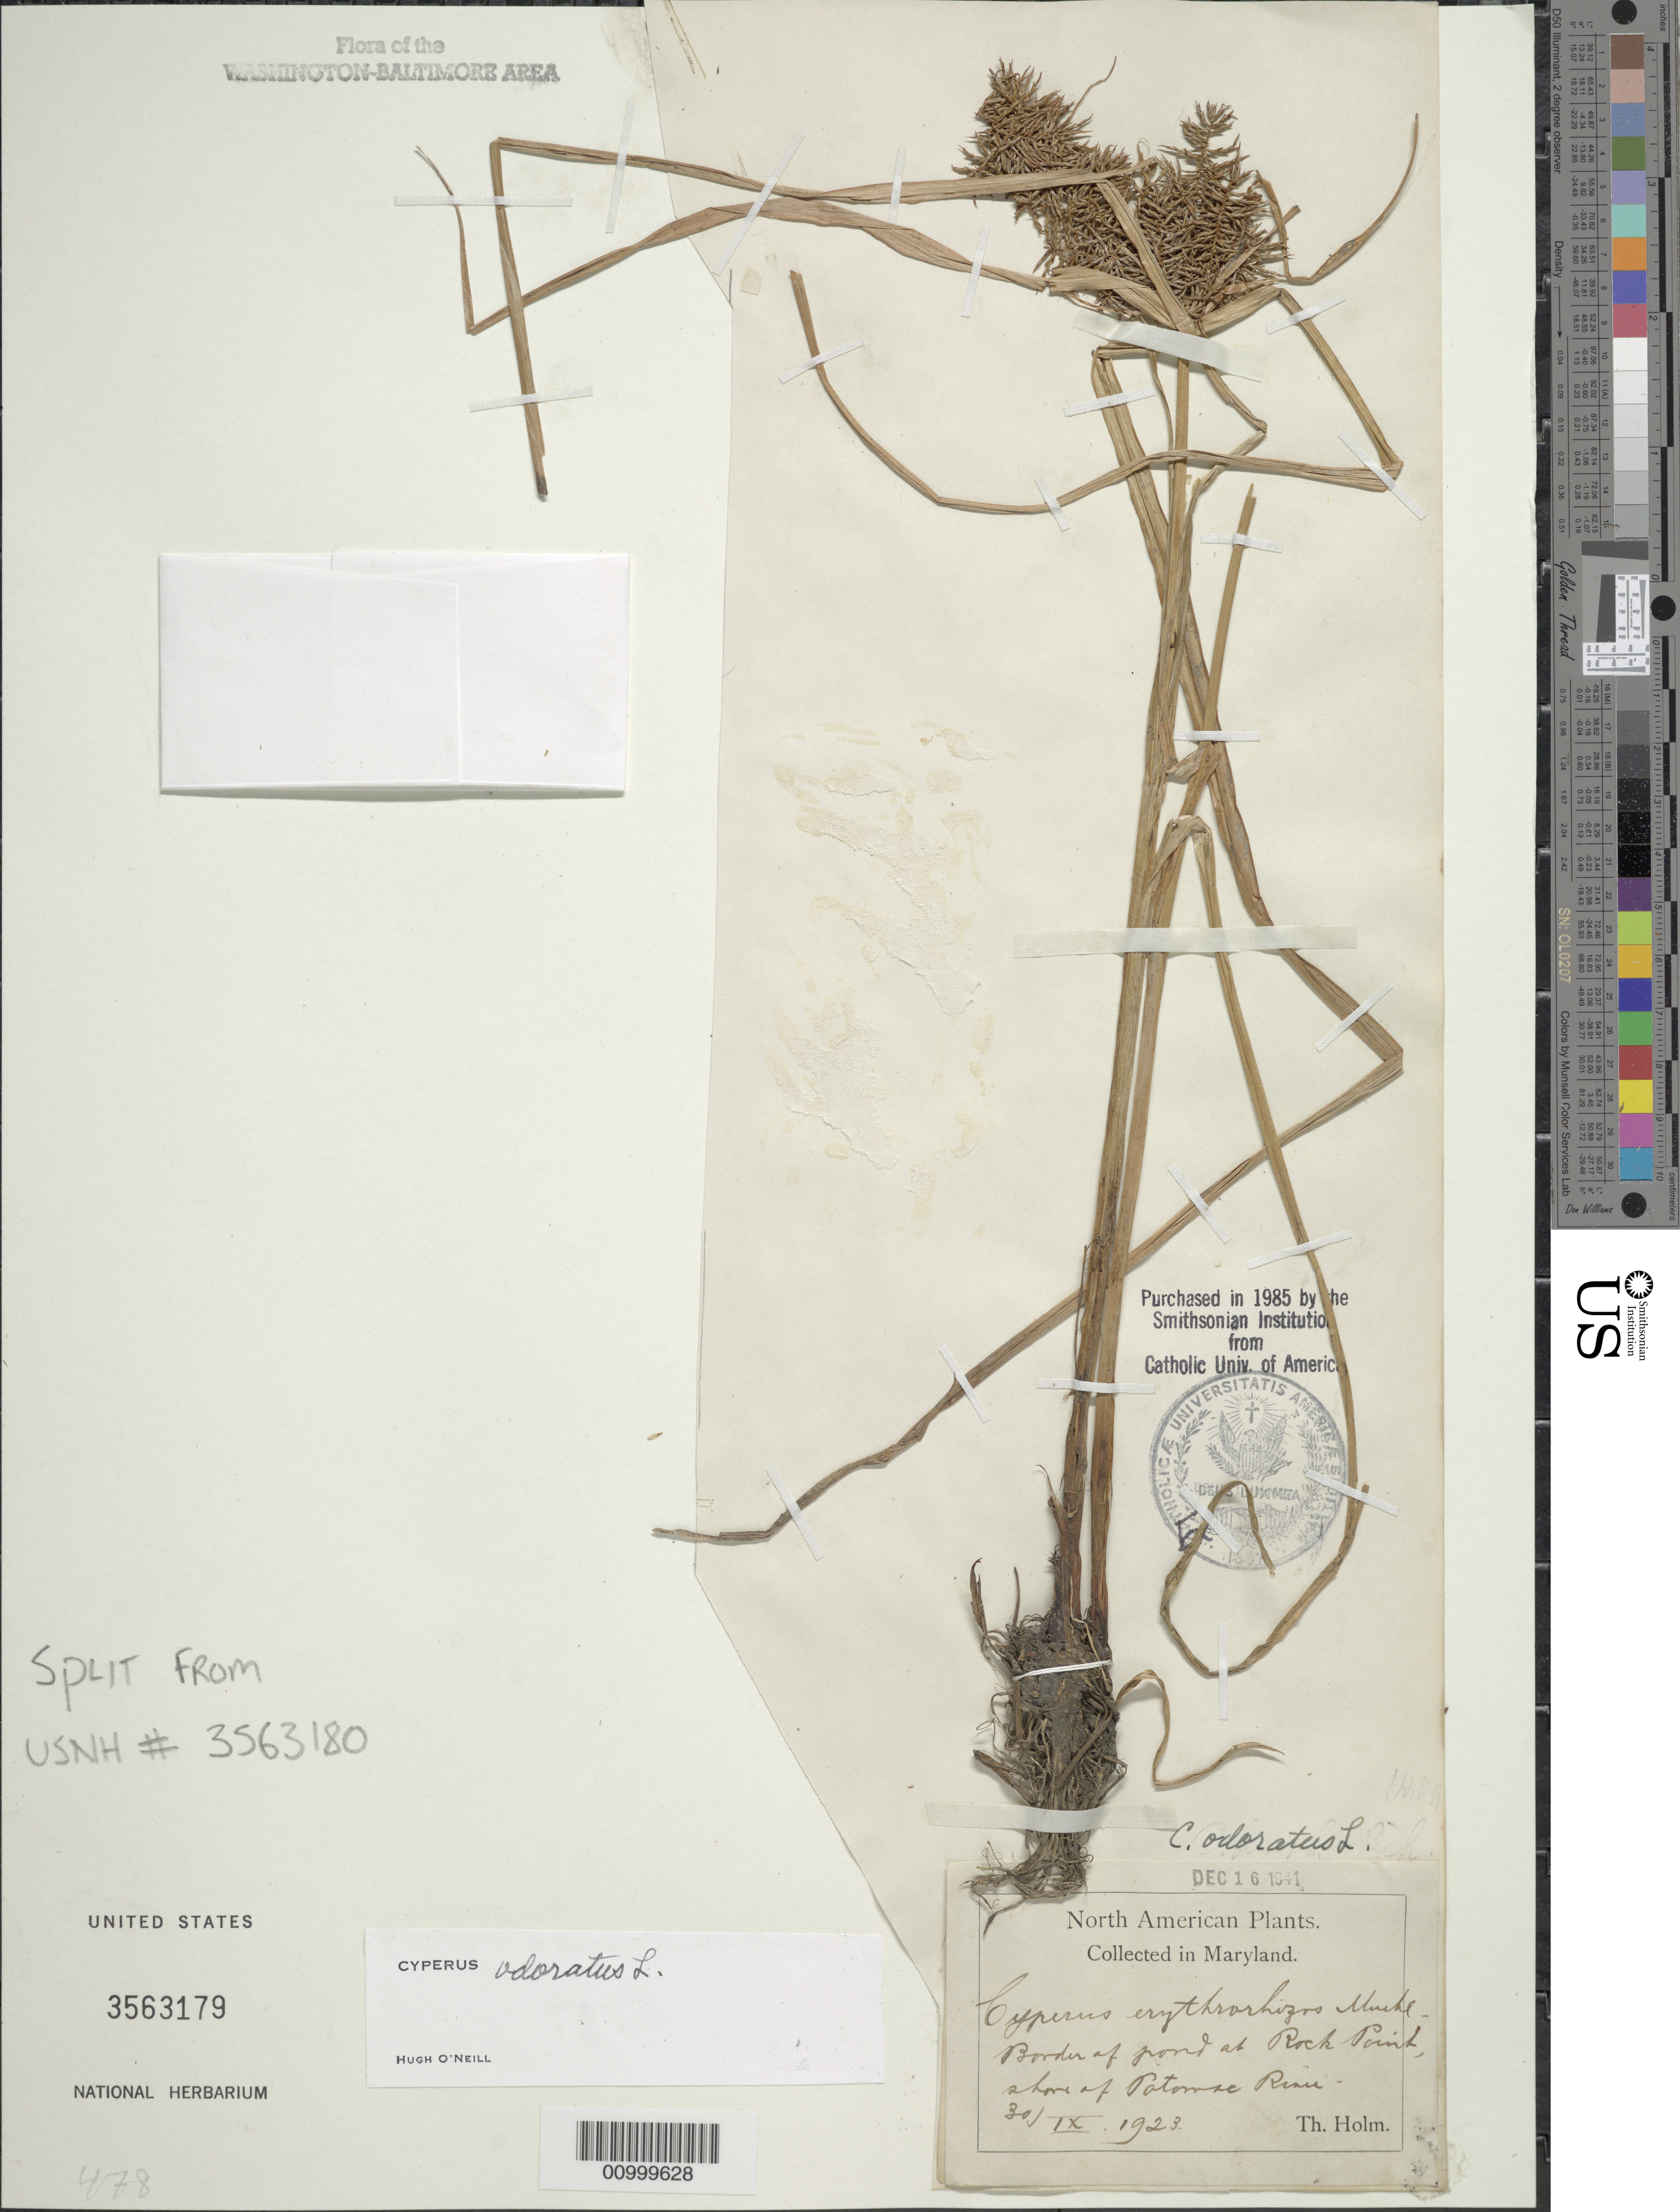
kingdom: Plantae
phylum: Tracheophyta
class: Liliopsida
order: Poales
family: Cyperaceae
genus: Cyperus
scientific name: Cyperus odoratus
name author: L.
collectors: T. Holm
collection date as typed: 30 Sep 1923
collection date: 1923-09-30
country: United States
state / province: Maryland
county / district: Anne Arundel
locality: Rock Point, shore of Potomac River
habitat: border of pond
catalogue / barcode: US 3563179